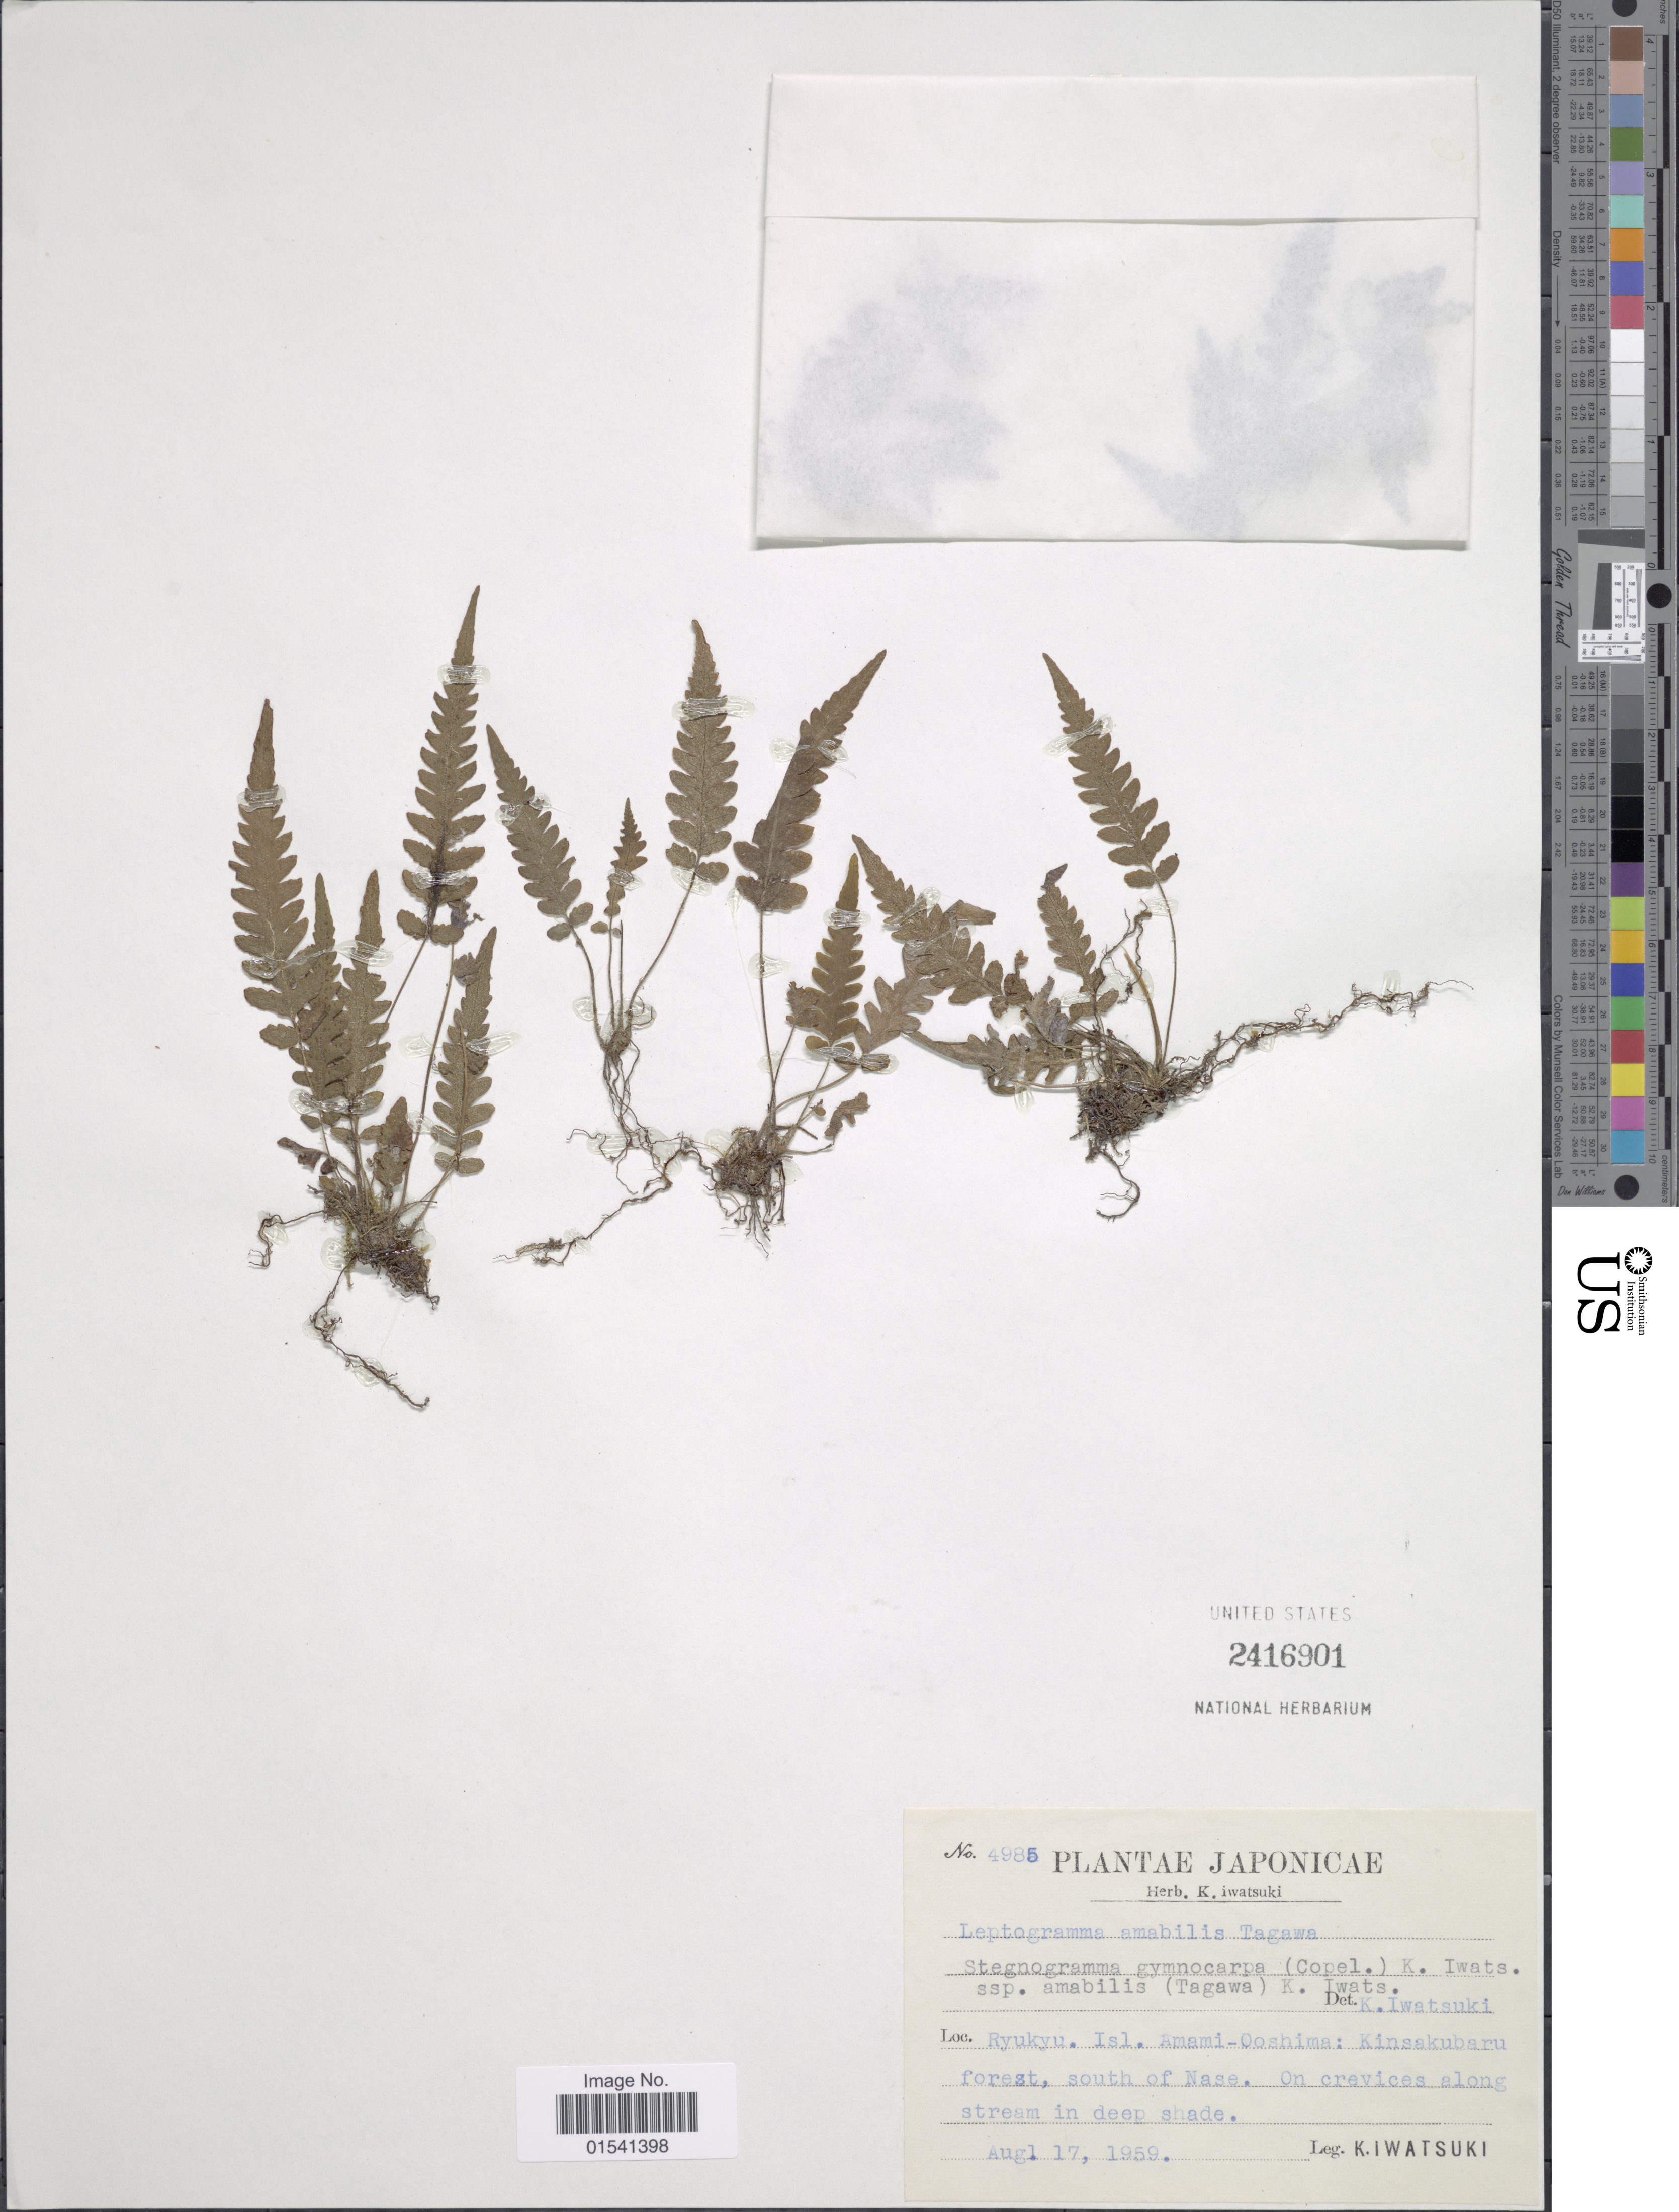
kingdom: Plantae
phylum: Tracheophyta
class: Polypodiopsida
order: Polypodiales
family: Thelypteridaceae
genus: Stegnogramma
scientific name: Stegnogramma gymnocarpa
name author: (Copel.) K. Iwats.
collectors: K. Iwatsuki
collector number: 4985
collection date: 1959-08-17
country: Japan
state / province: Okinawa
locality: Ryukyu Isl. Amami-Ooshima: Kinsakubaru forest, south of Nase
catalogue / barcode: US 2416901